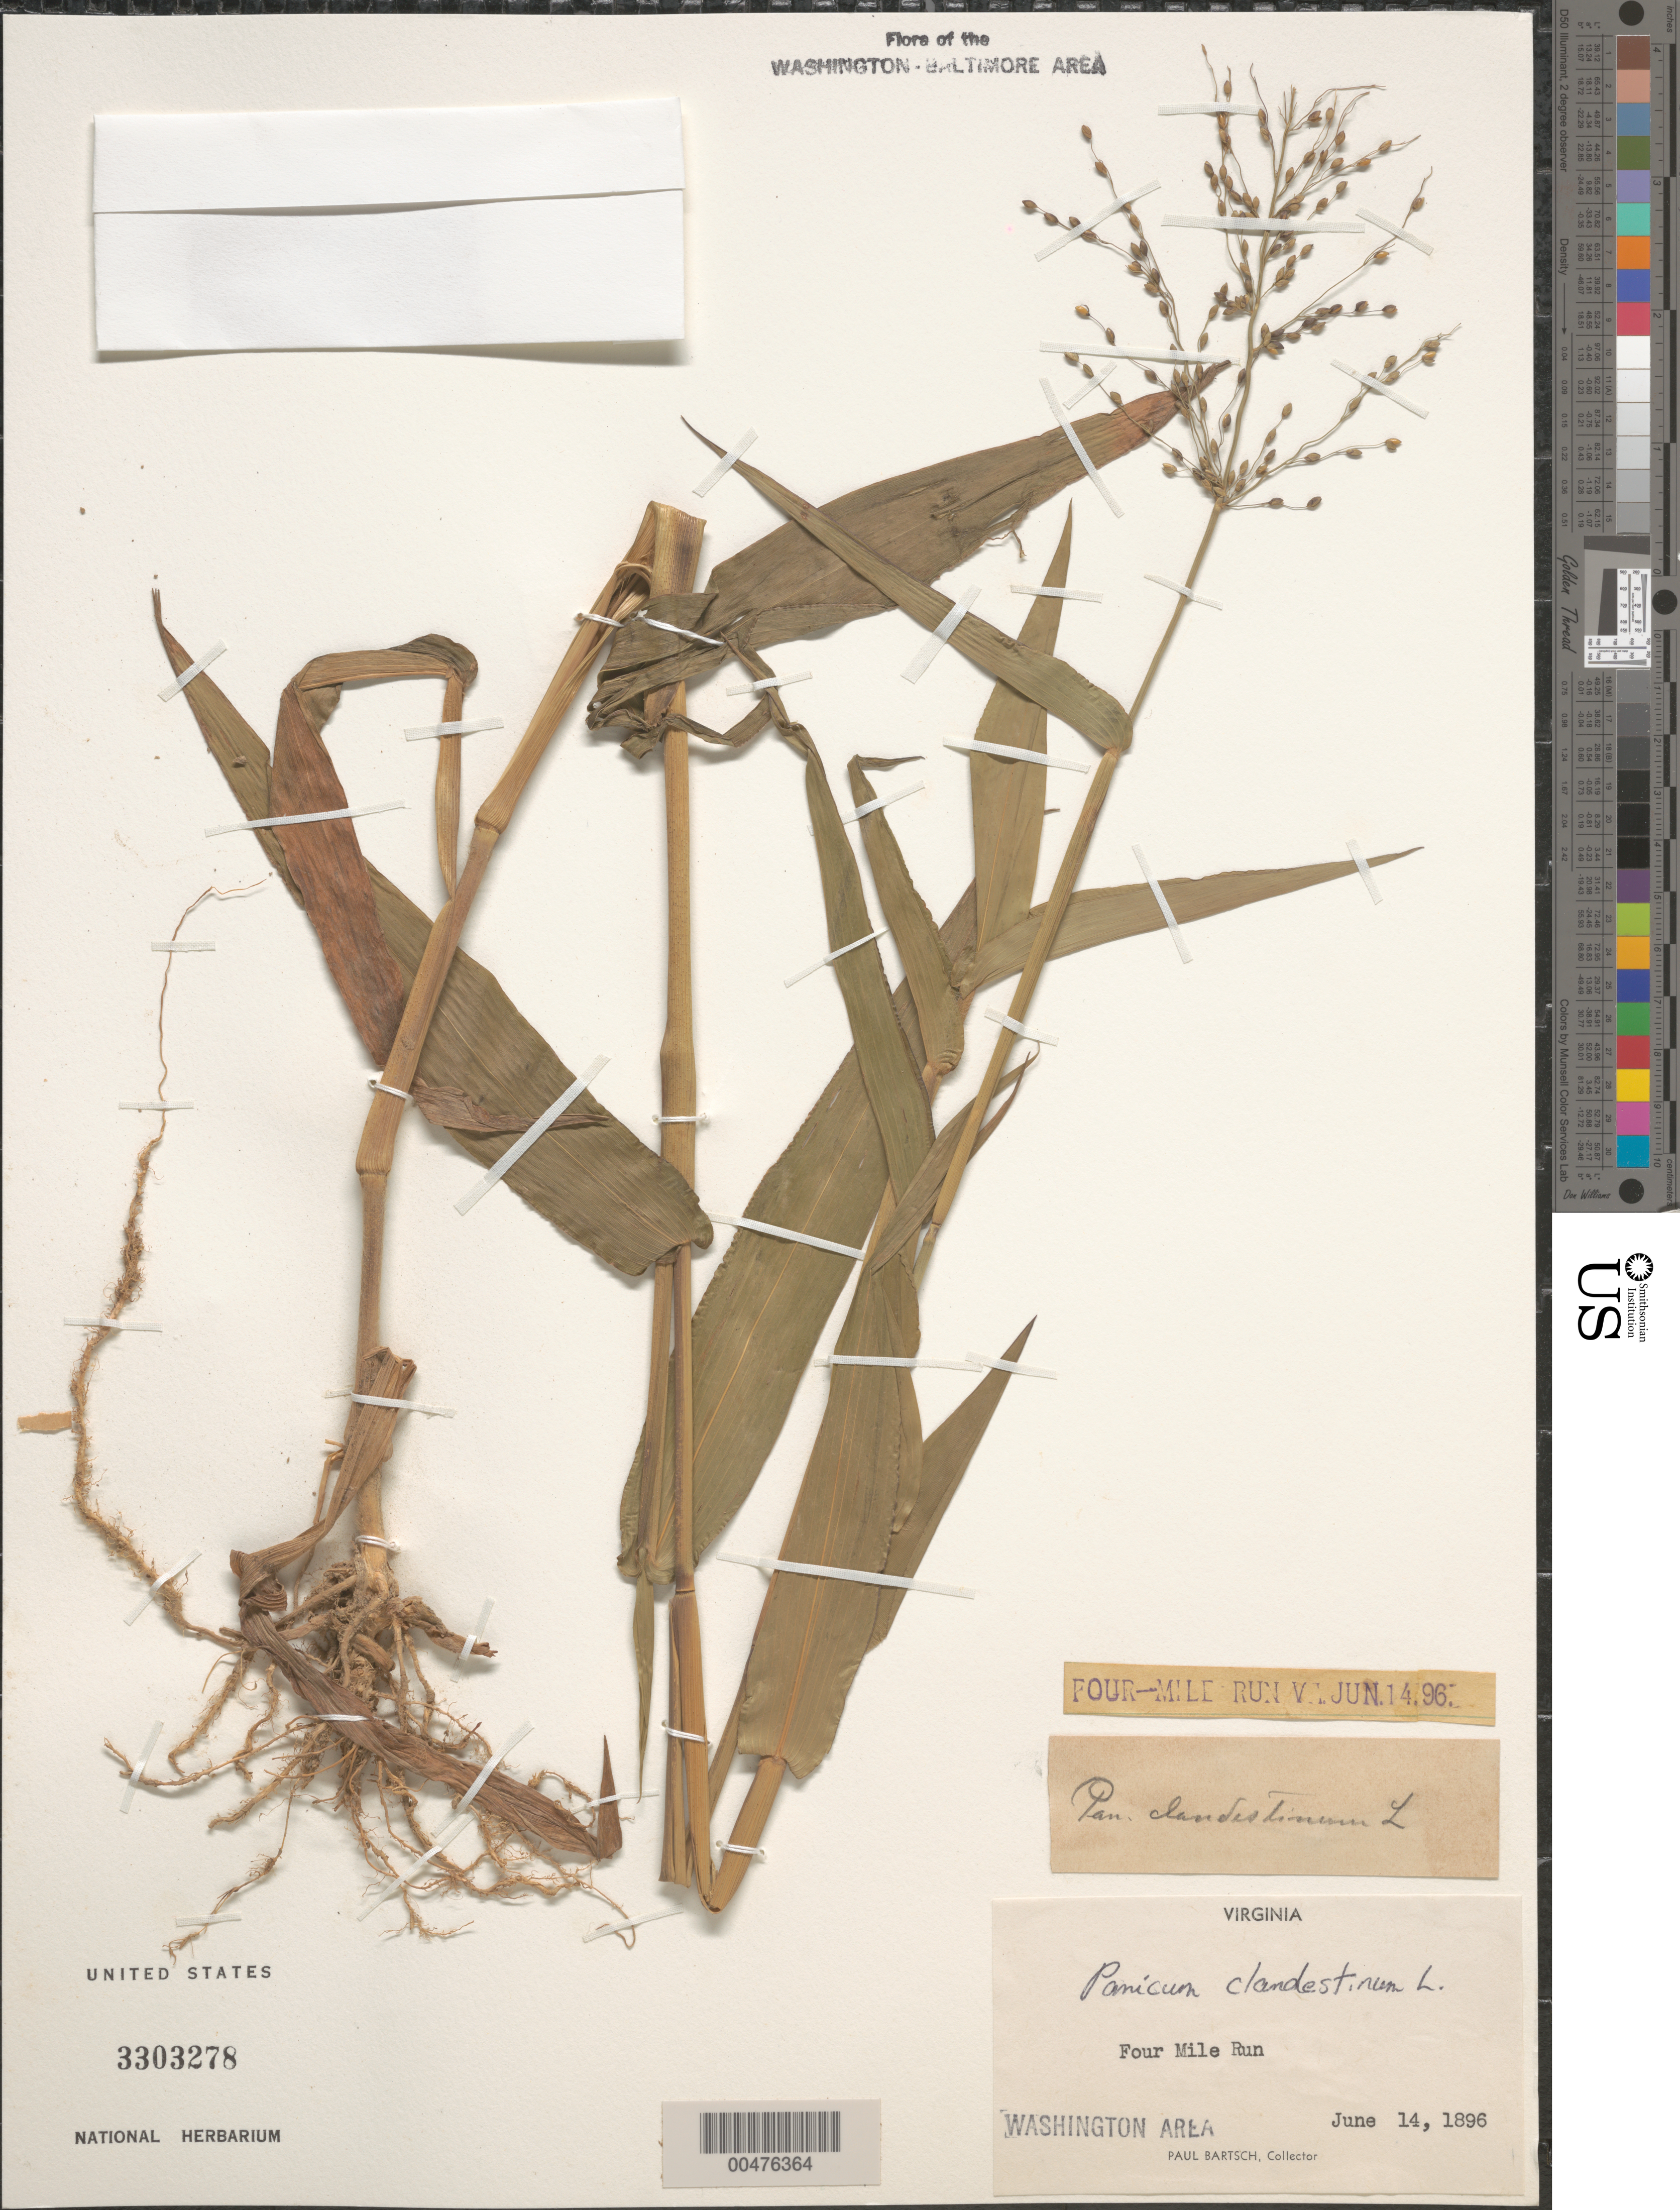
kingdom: Plantae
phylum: Tracheophyta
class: Liliopsida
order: Poales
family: Poaceae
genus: Dichanthelium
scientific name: Dichanthelium clandestinum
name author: (L.) Gould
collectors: P. Bartsch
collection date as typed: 14 Jun 1896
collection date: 1896-06-14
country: United States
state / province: Virginia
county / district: Arlington / Fairfax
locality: Four Mile Run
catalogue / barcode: US 3303278